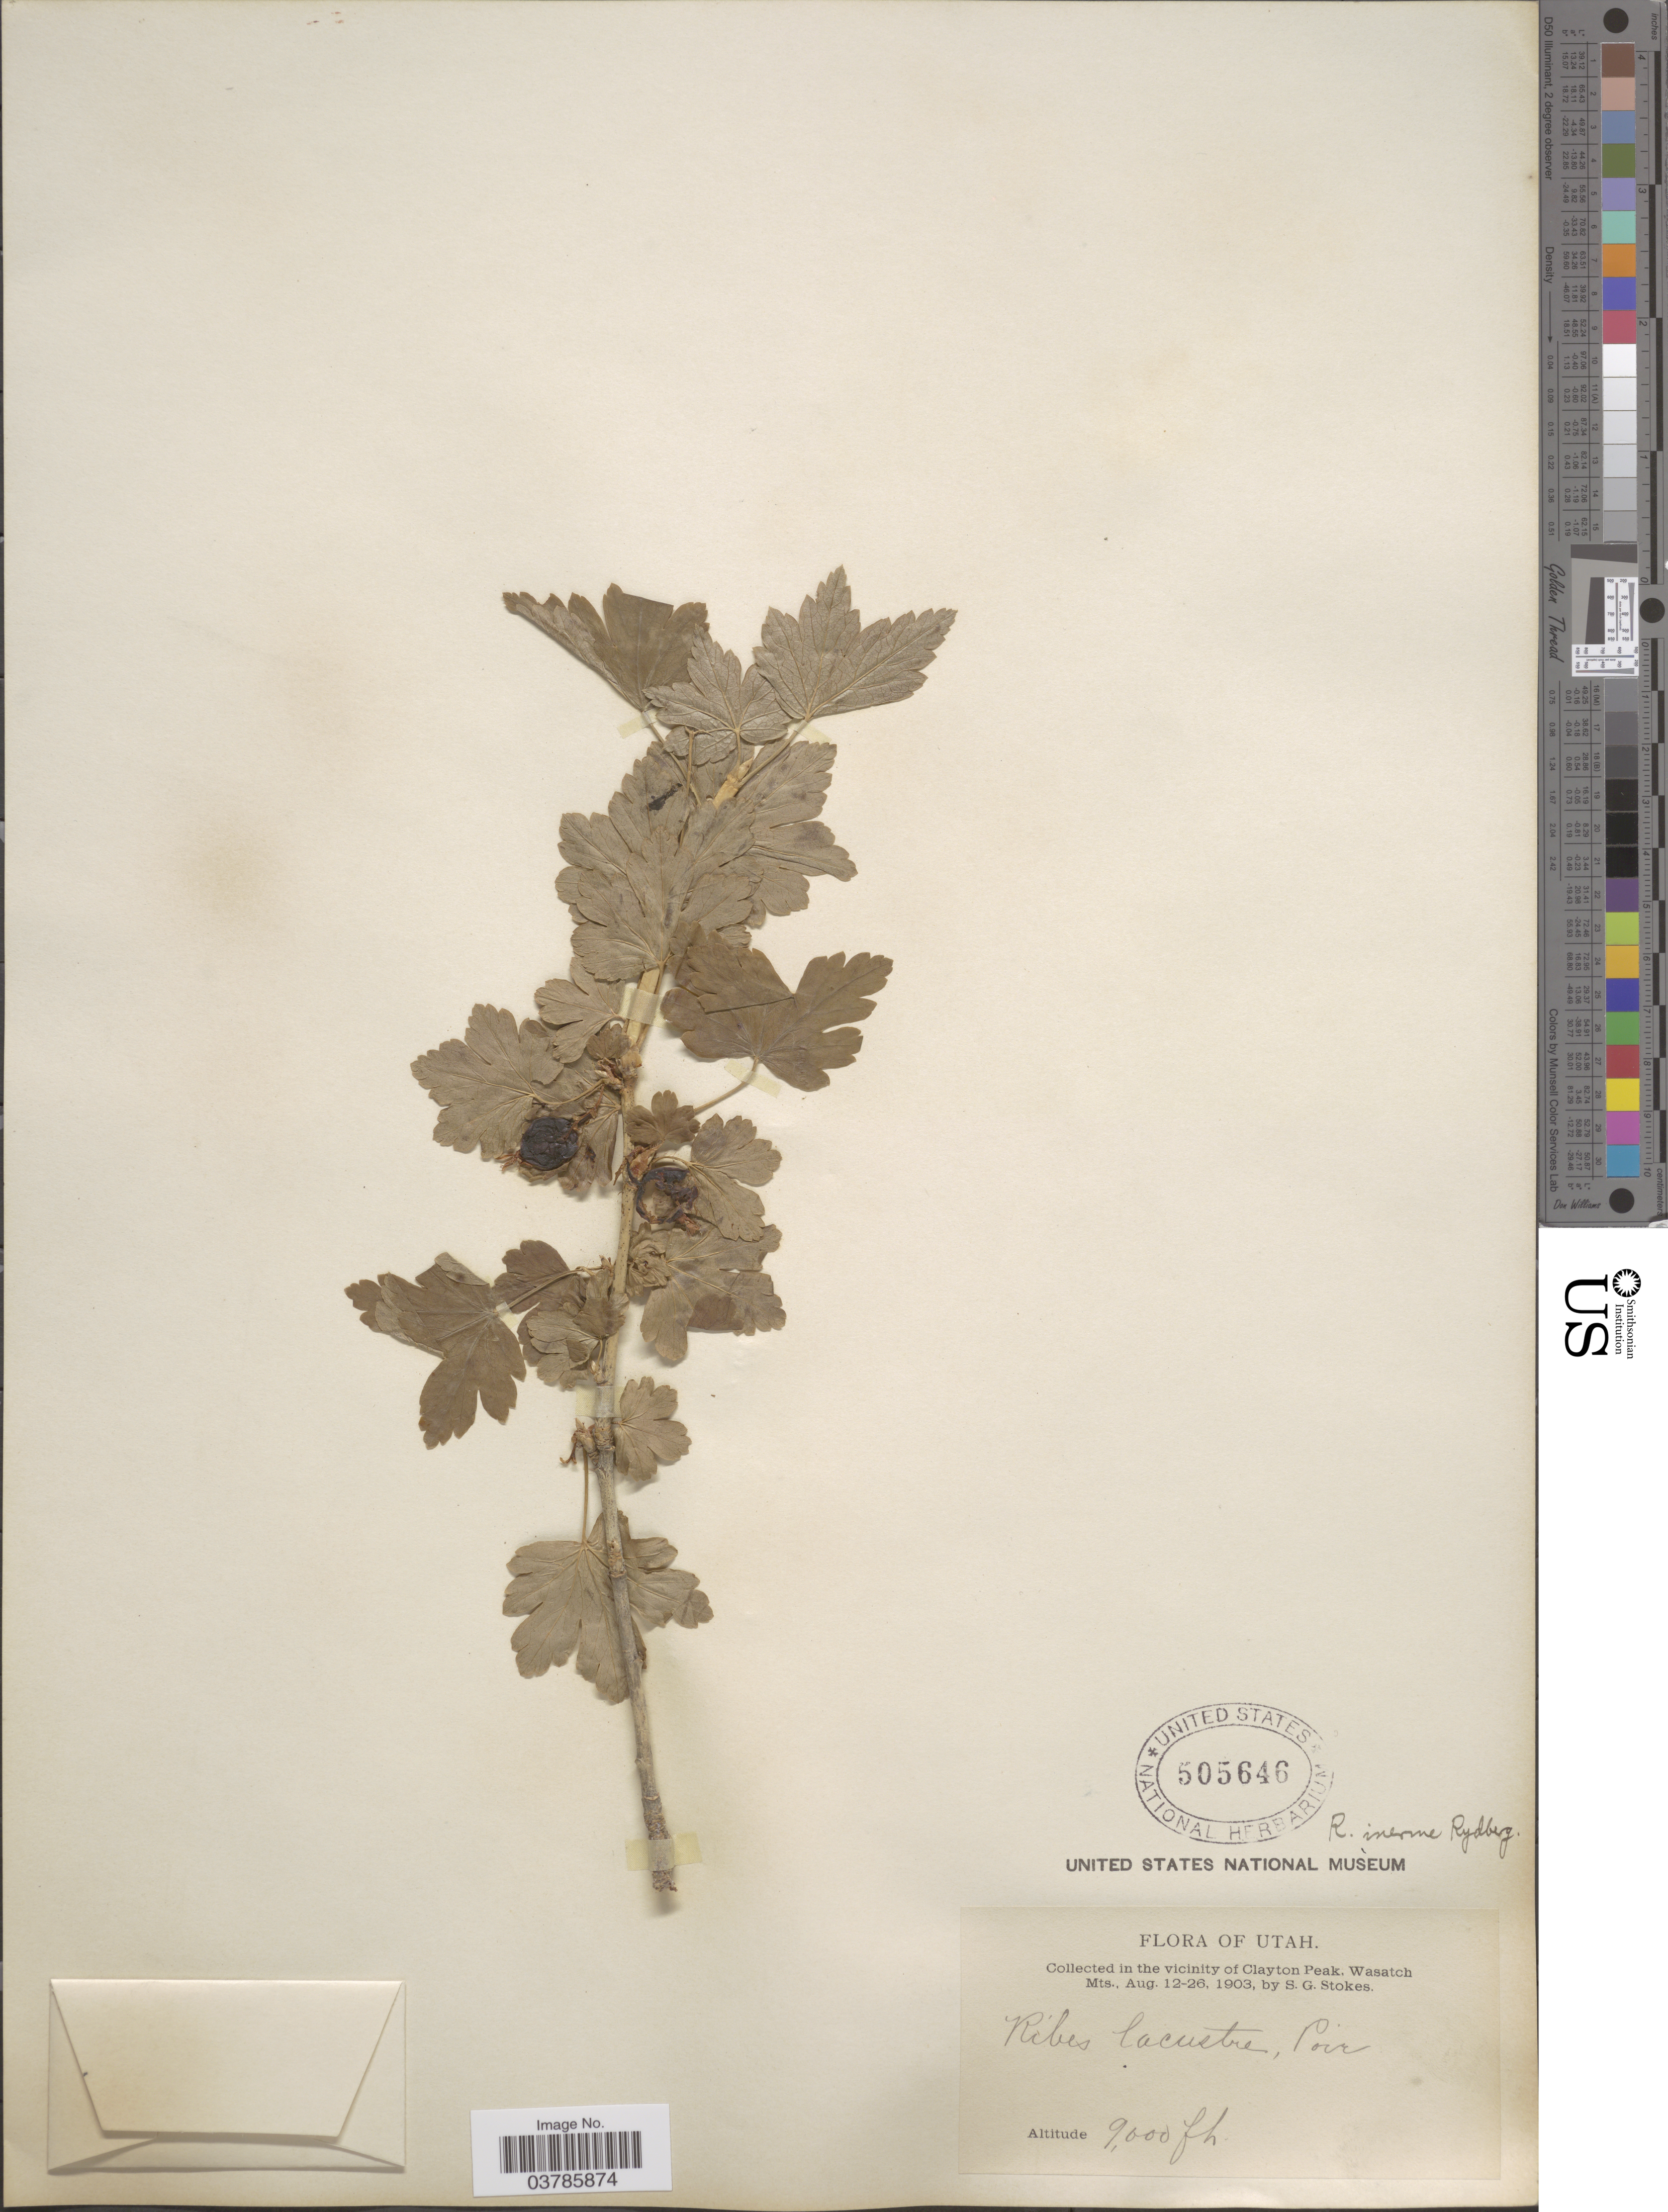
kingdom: Plantae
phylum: Tracheophyta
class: Magnoliopsida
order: Saxifragales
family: Grossulariaceae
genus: Ribes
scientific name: Ribes inerme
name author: Rydb.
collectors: S. G. Stokes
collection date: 1903-08-12/1903-08-26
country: United States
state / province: Utah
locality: Vicinity of Clayton Peak, Wasatch Mts.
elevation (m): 2743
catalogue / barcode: US 505646